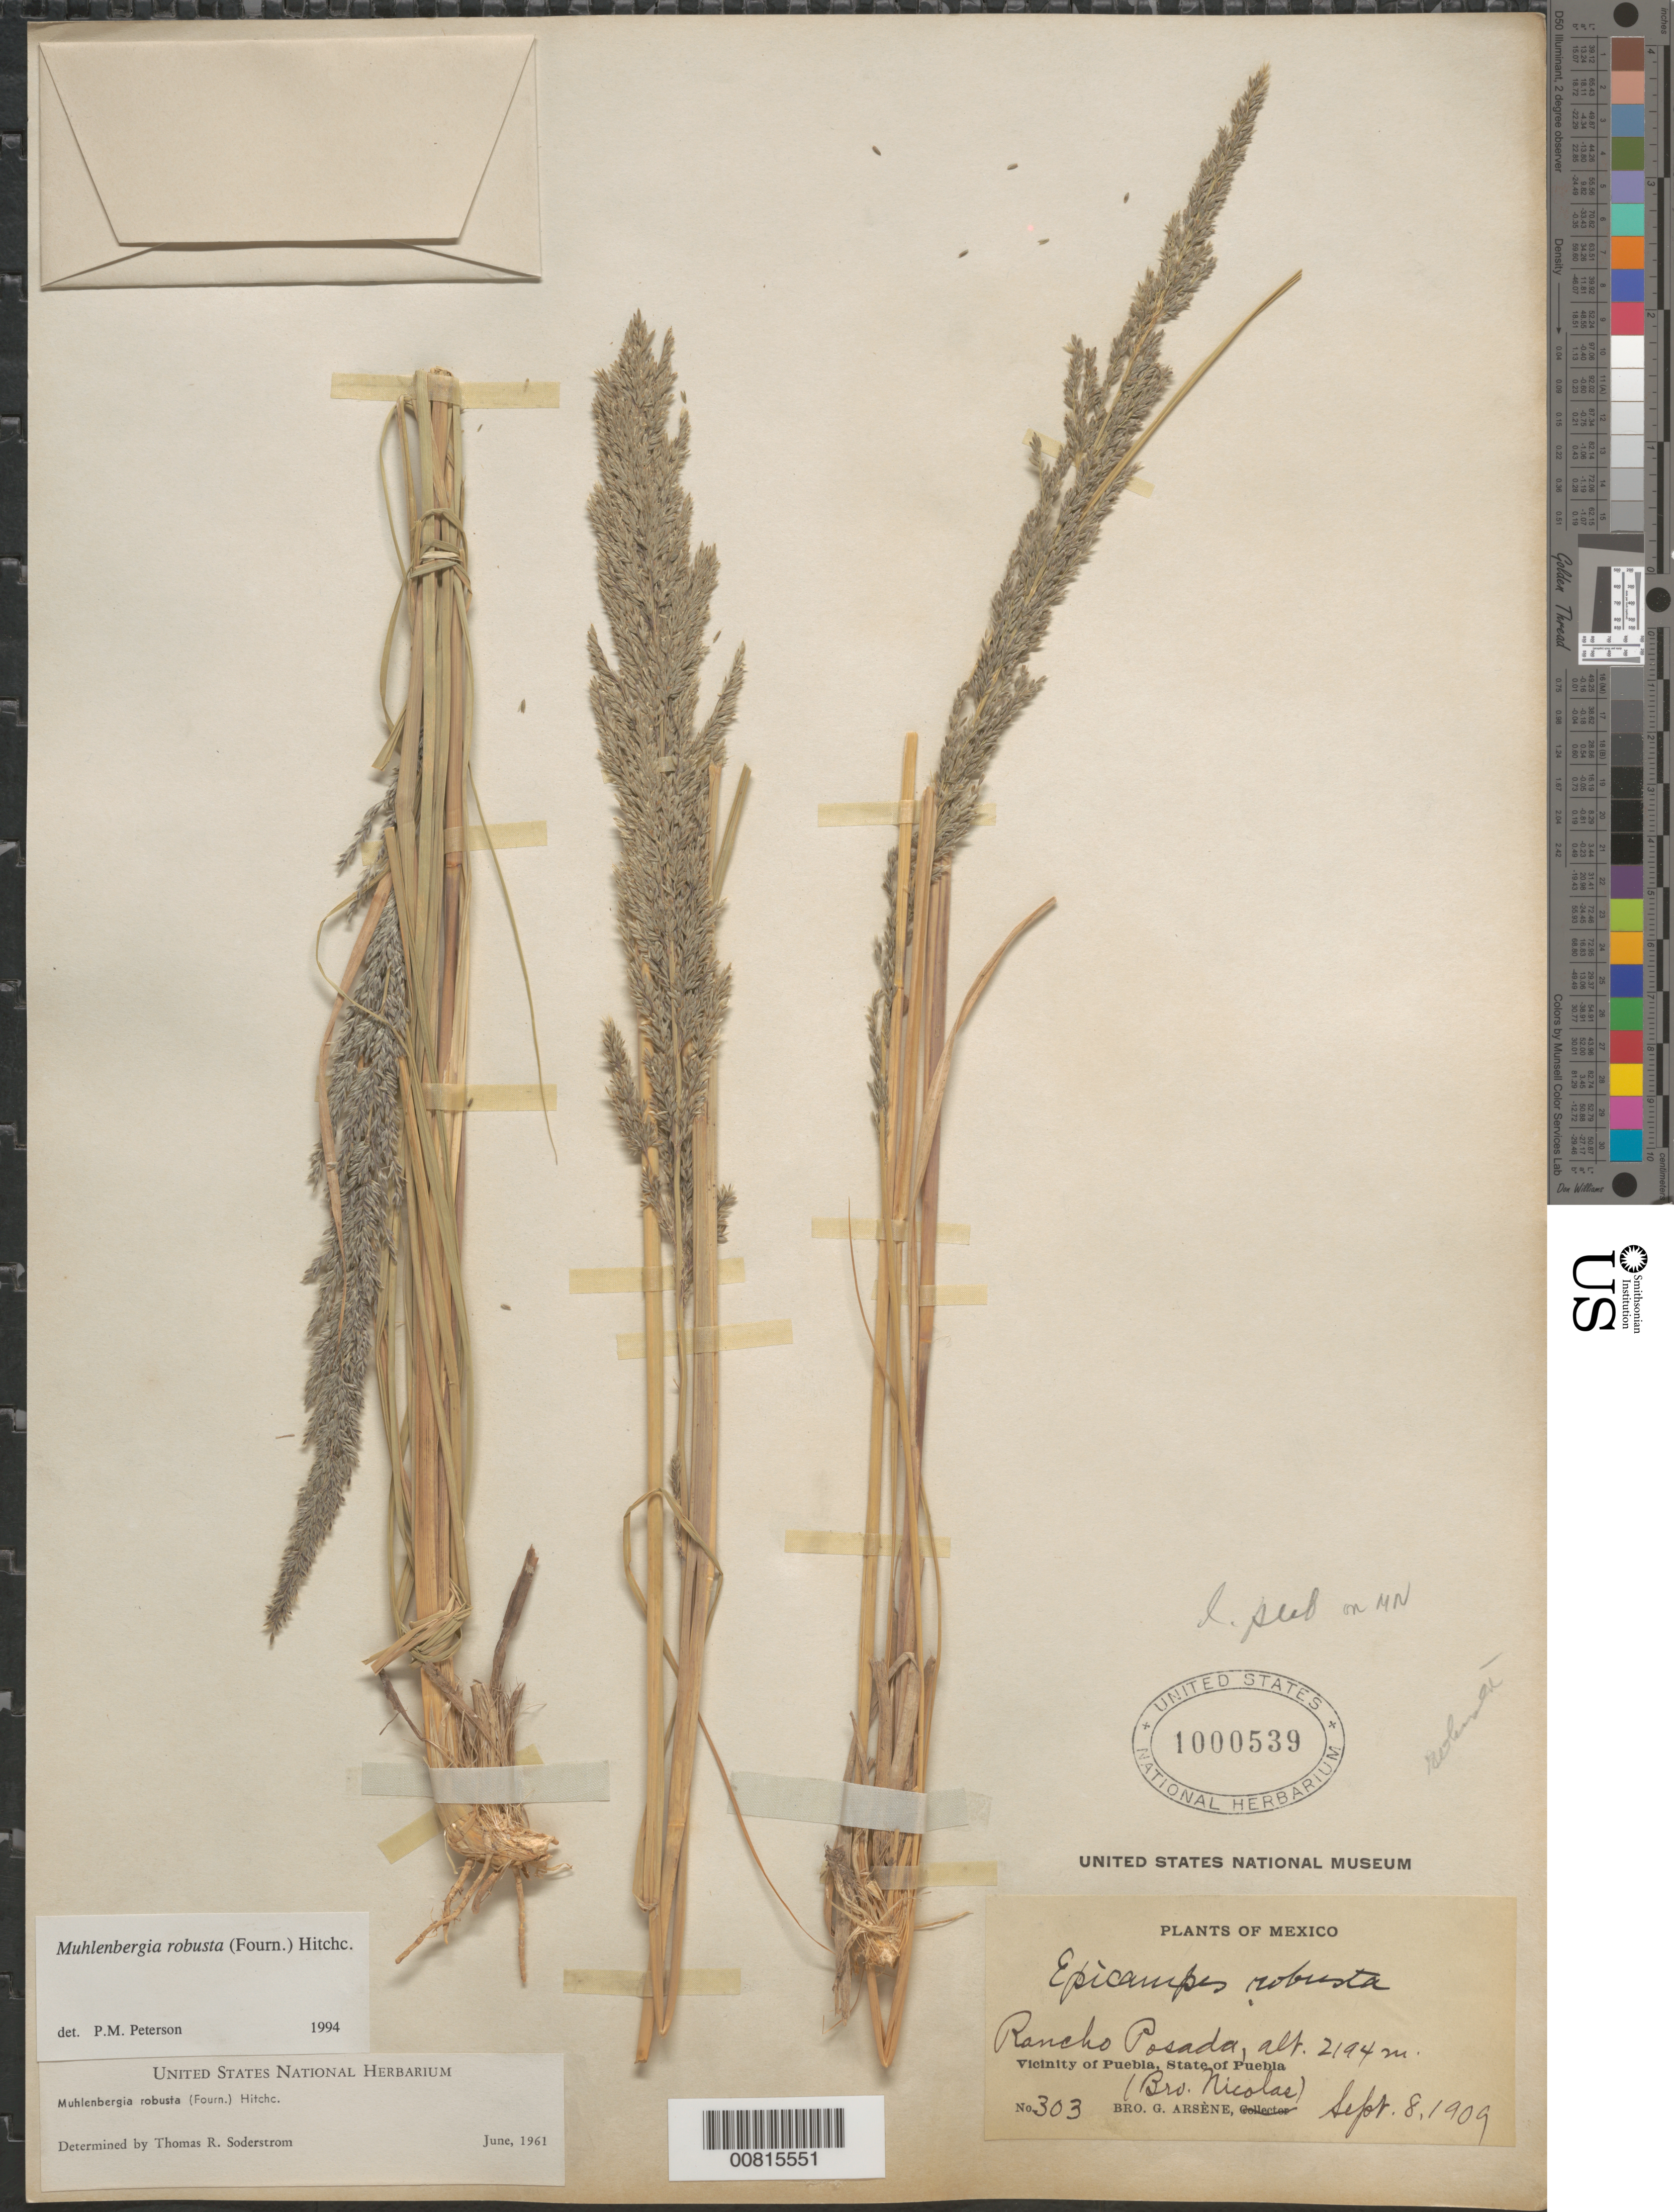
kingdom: Plantae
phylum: Tracheophyta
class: Liliopsida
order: Poales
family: Poaceae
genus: Muhlenbergia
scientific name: Muhlenbergia robusta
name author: (E. Fourn.) Hitchc.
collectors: Bro. G. Arsène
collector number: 303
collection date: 1909-09-08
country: Mexico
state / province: Puebla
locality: Rancho Posada, vicinity of Puebla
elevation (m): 2194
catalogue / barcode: US 1000539